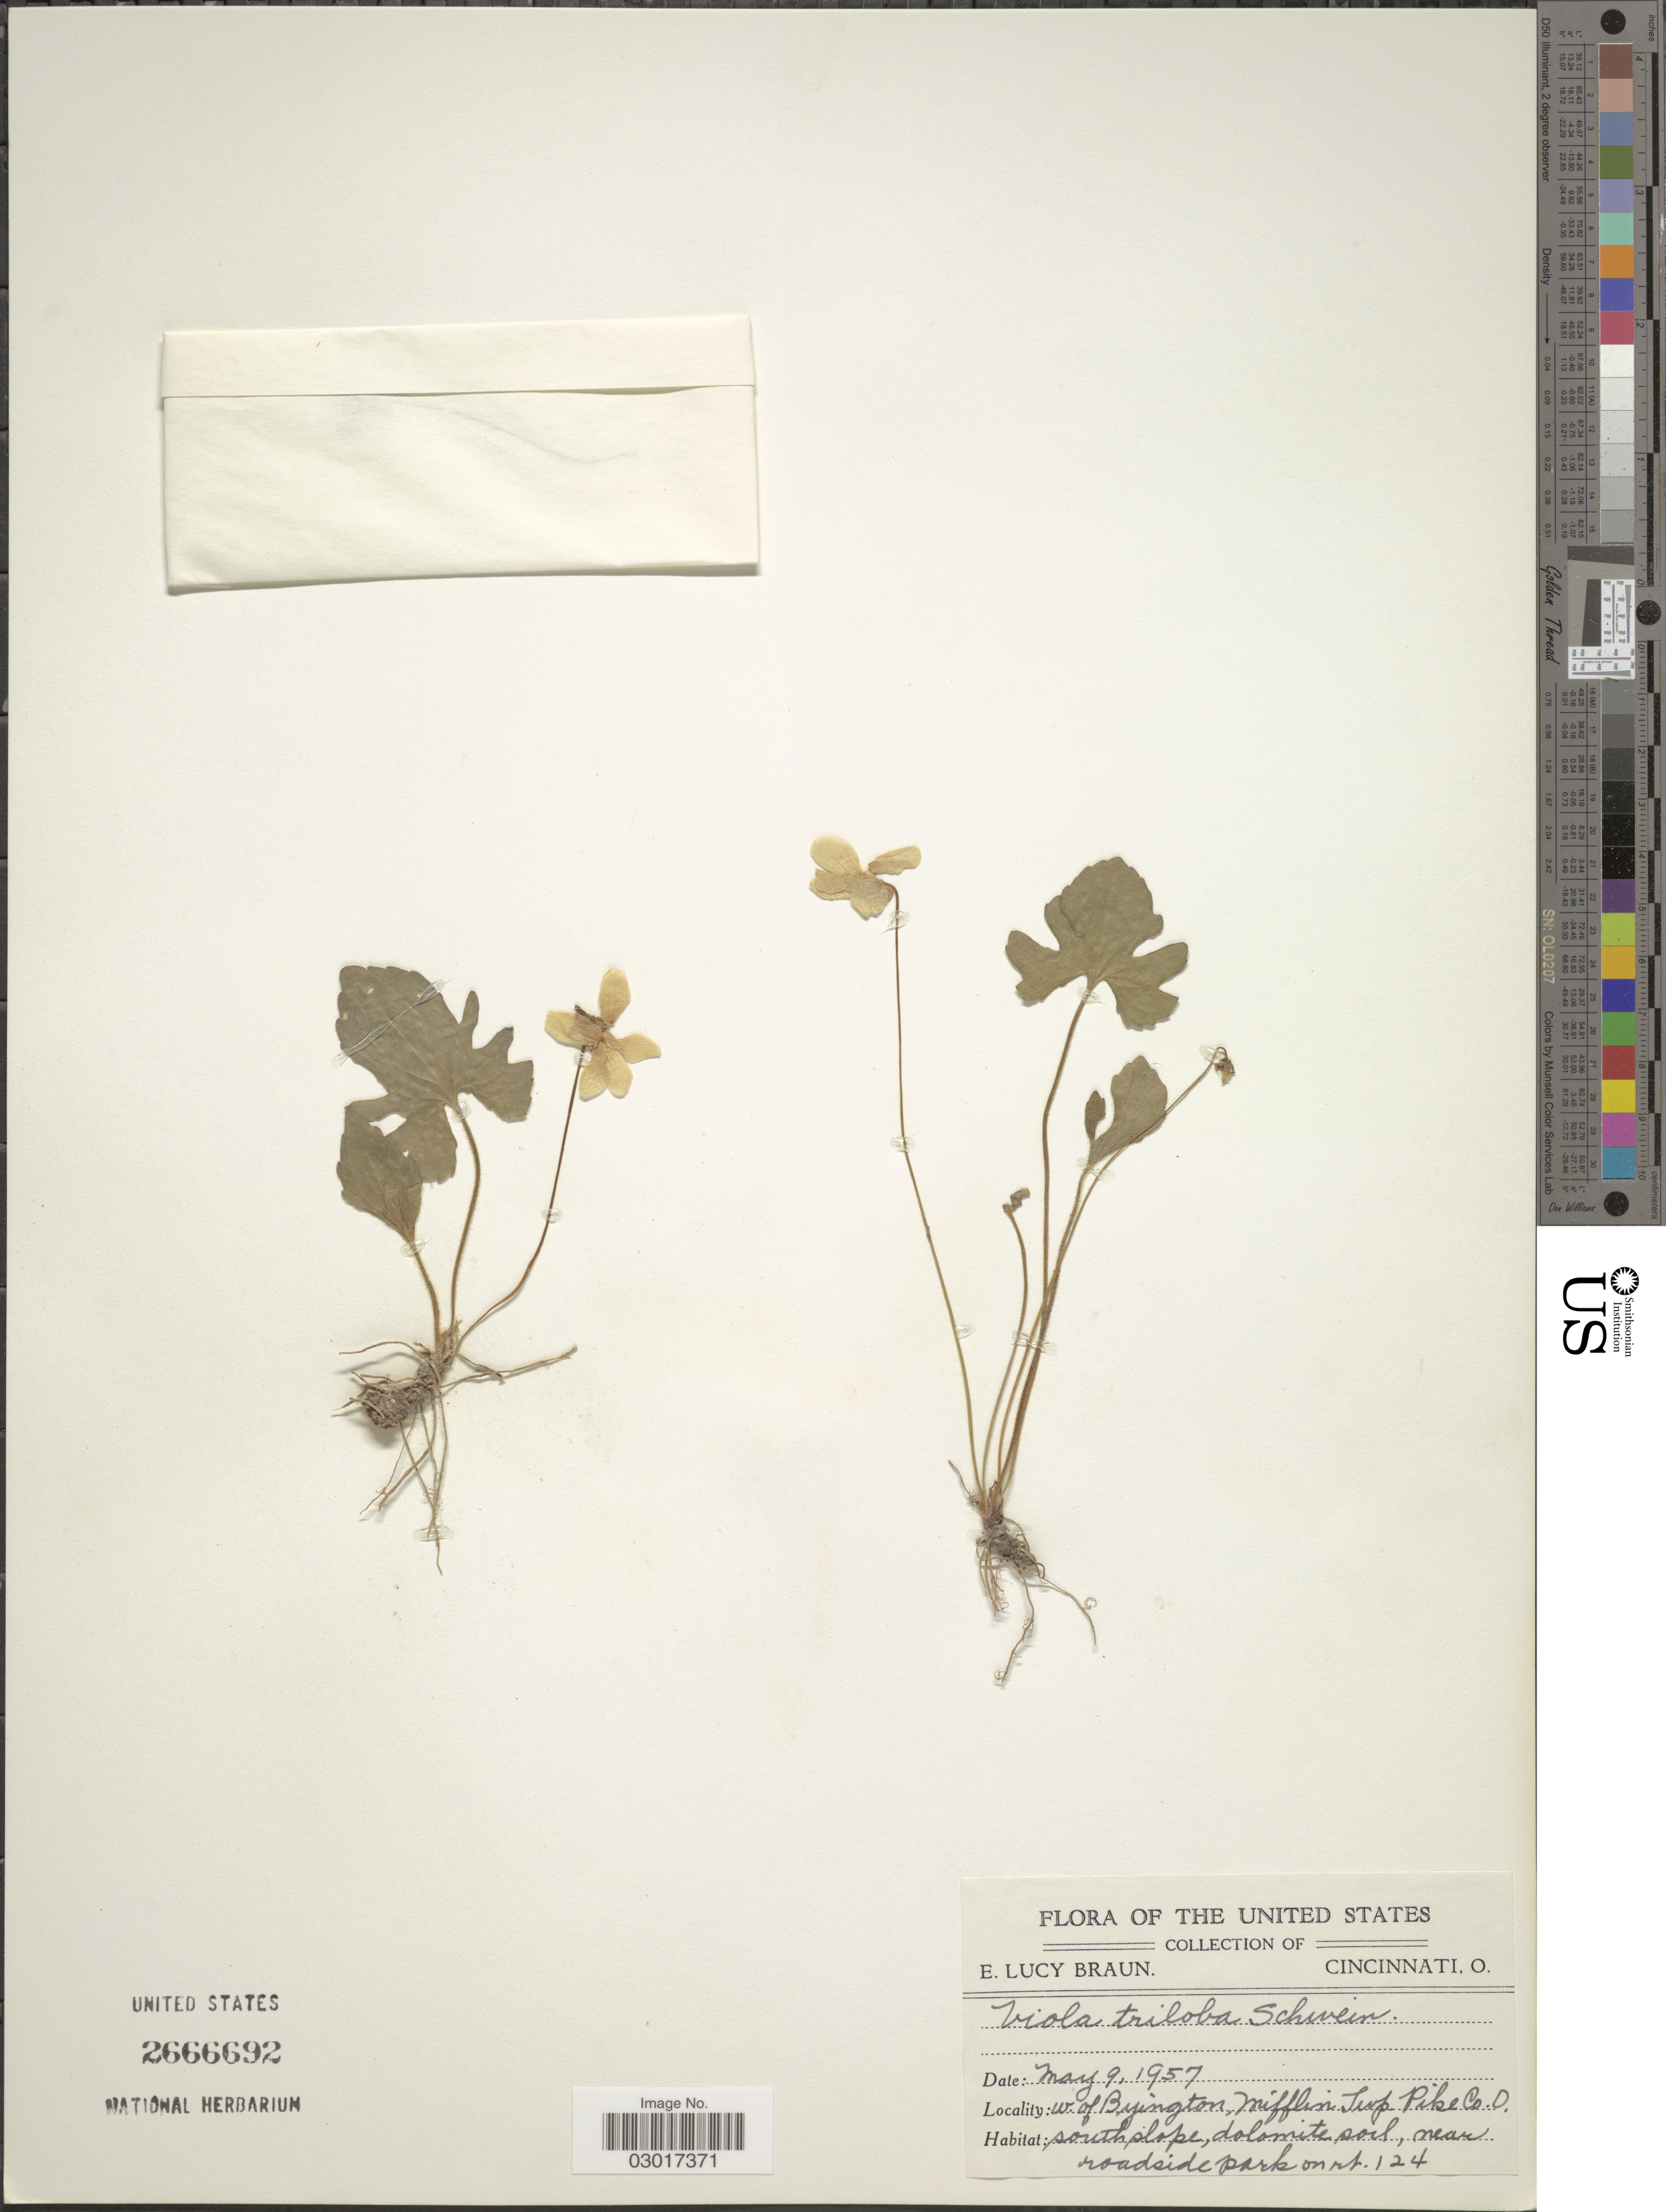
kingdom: Plantae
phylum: Tracheophyta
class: Magnoliopsida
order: Malpighiales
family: Violaceae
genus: Viola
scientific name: Viola triloba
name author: Schwein.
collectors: E. L. Braun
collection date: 1957-05-09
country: United States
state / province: Ohio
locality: W. of Byington, Mifflin Twp. Pike Co., near roadside park on rt. 124.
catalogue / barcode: US 2666692